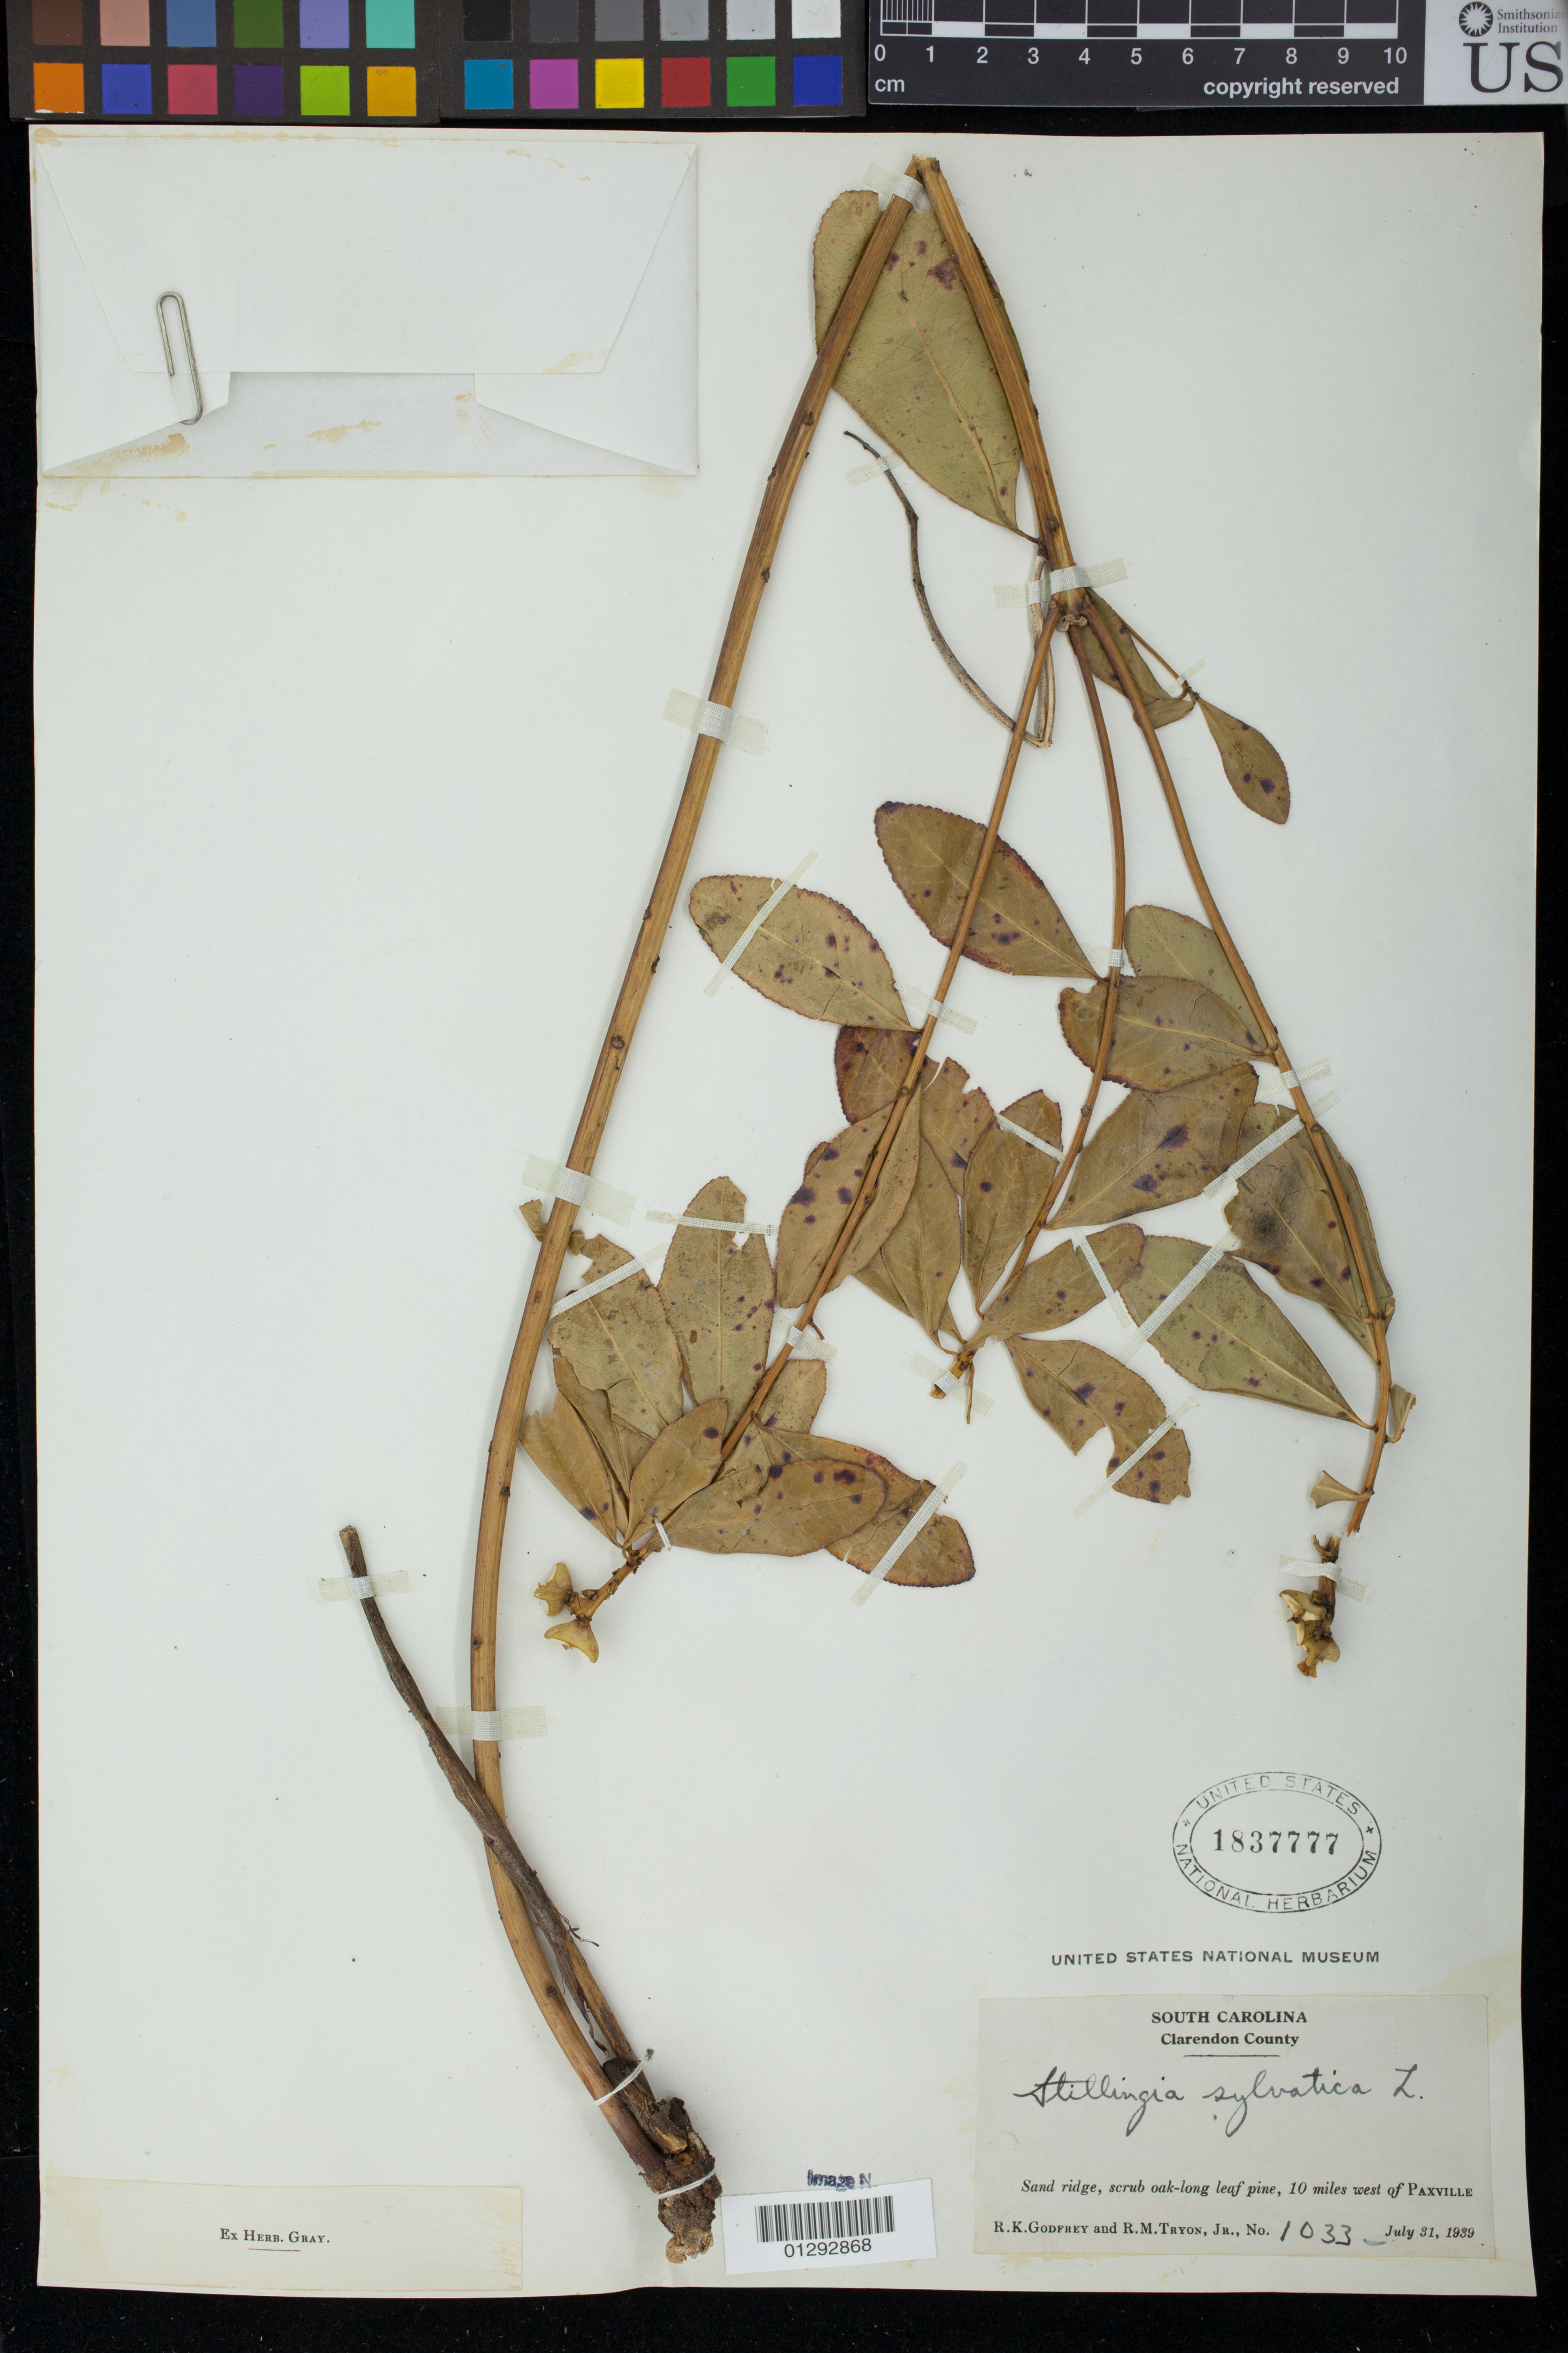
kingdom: Plantae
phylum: Tracheophyta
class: Magnoliopsida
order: Malpighiales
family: Euphorbiaceae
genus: Stillingia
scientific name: Stillingia sylvatica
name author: L.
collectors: R. K. Godfrey & R. M. Tryon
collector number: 1033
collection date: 1939-07-31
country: United States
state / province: South Carolina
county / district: Clarendon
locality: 10 miles west of Paxville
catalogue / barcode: US 1837777